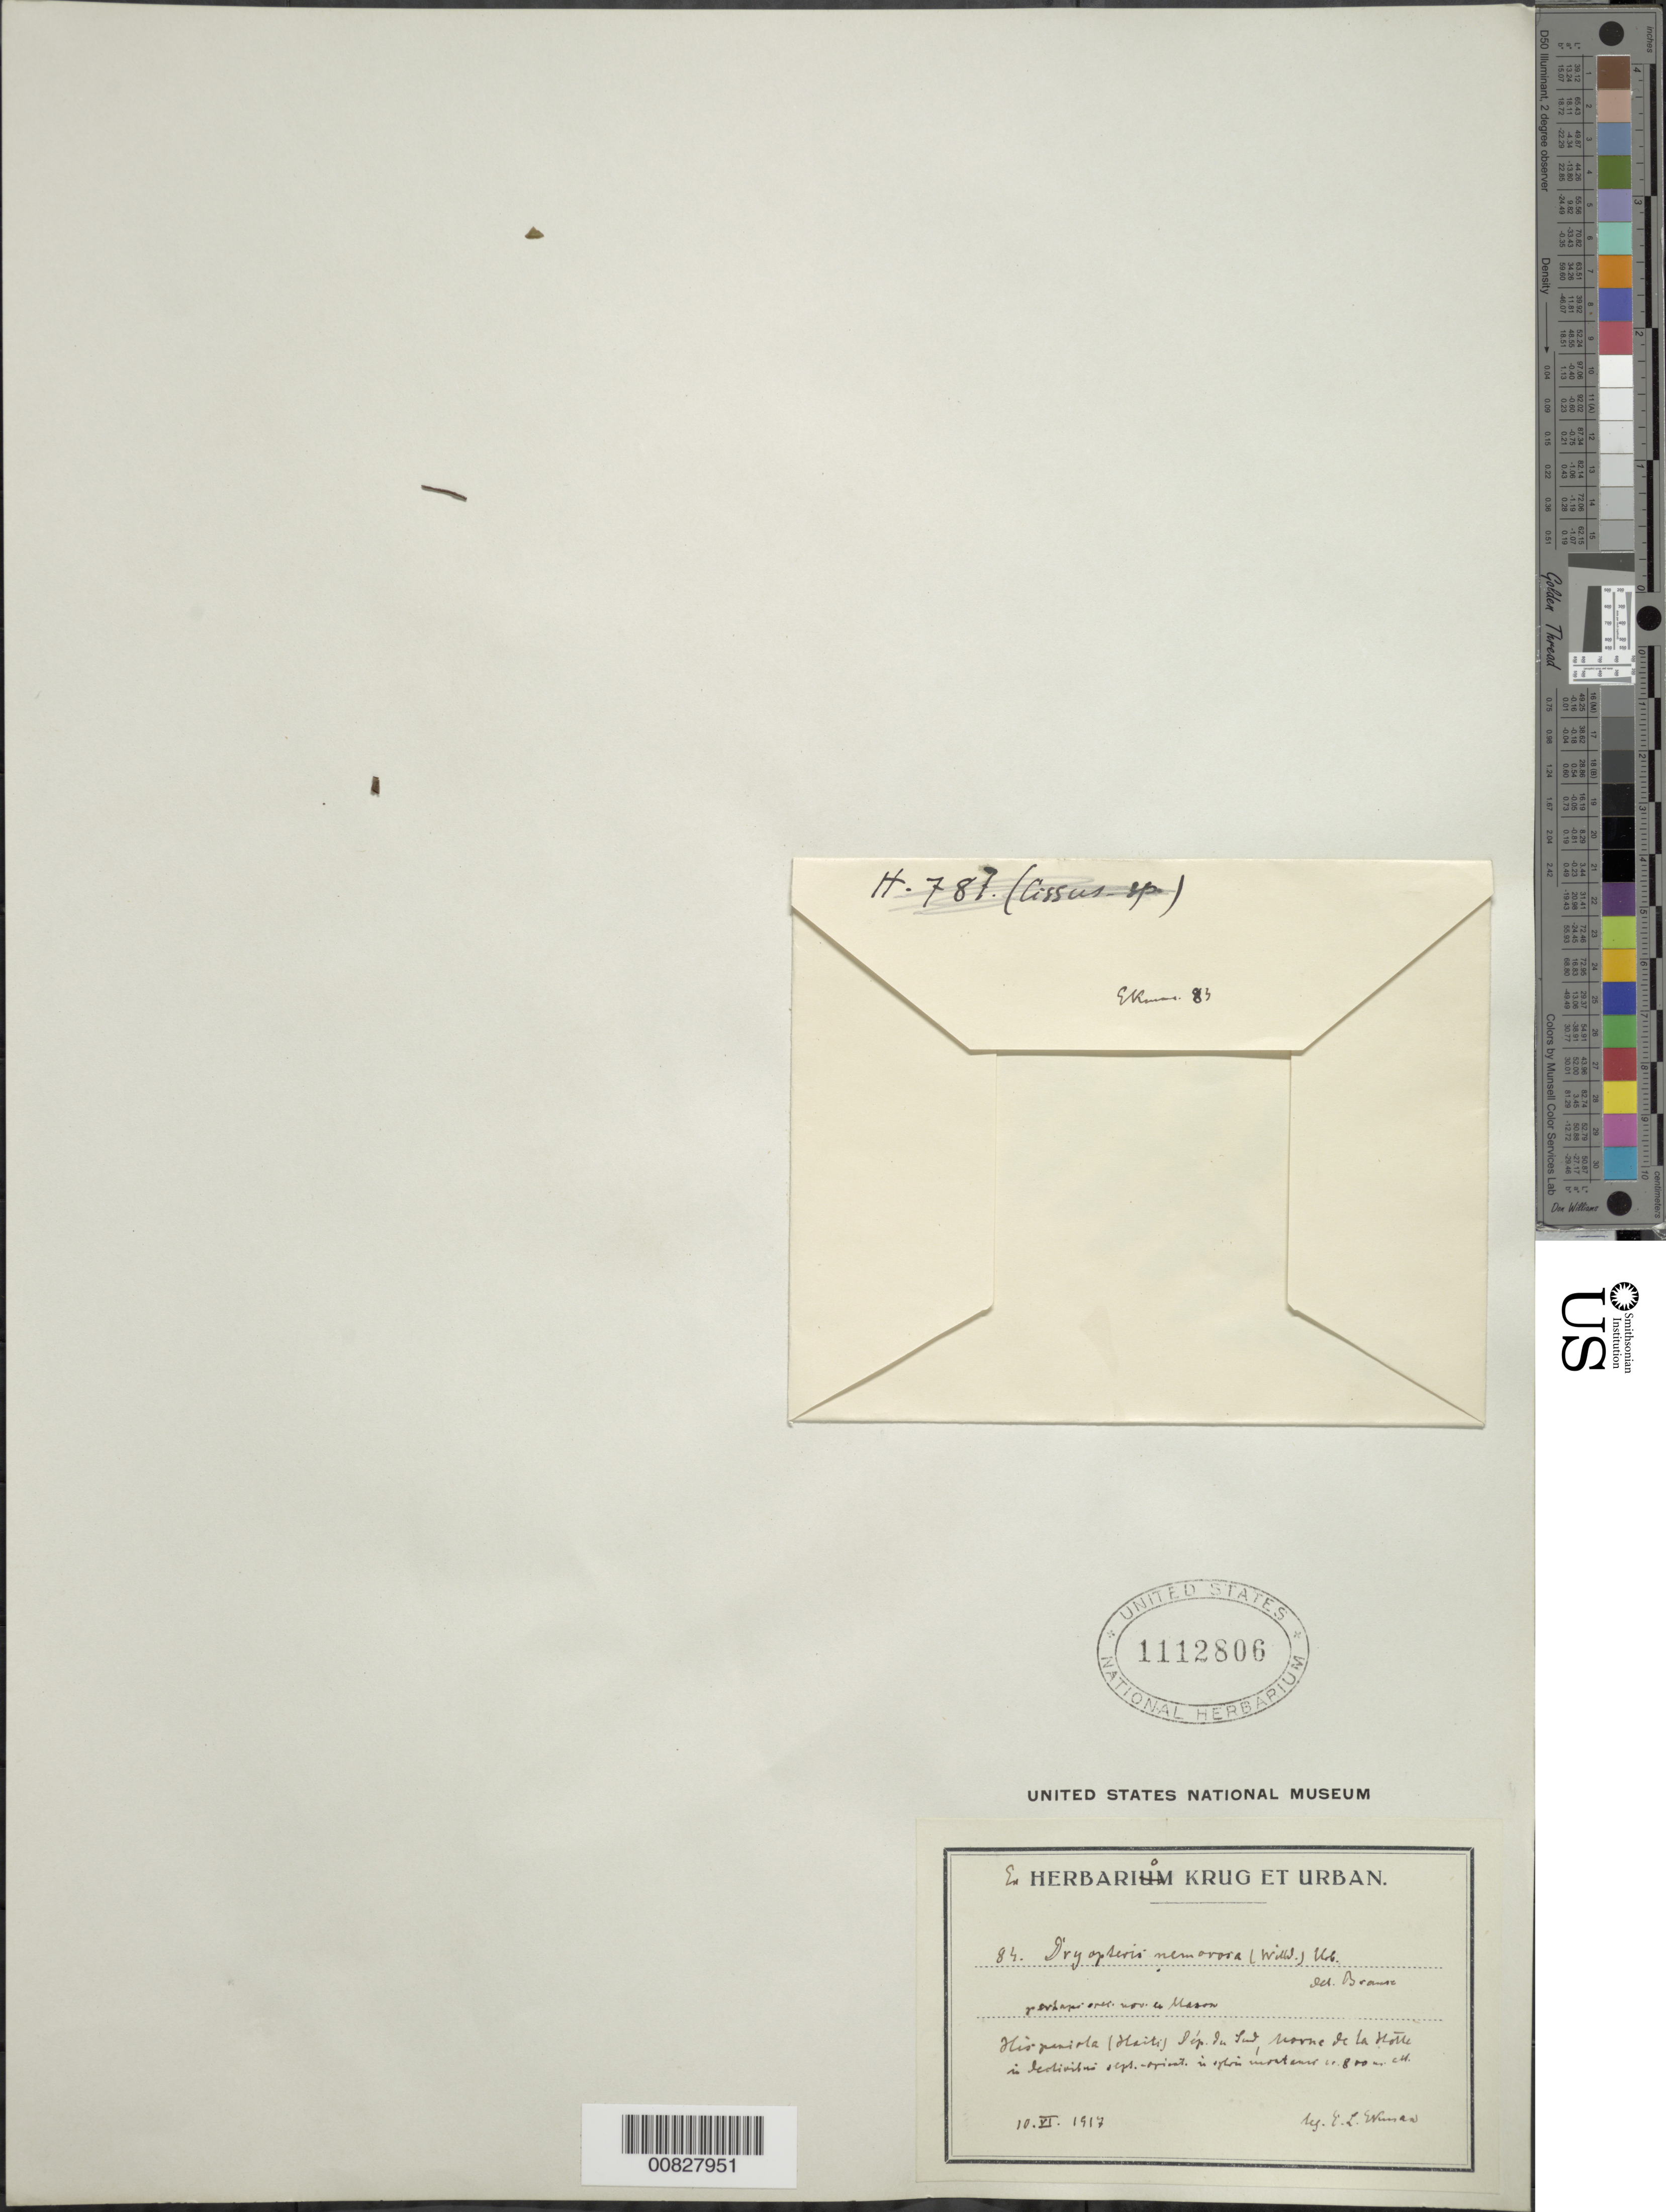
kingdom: Plantae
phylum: Tracheophyta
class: Polypodiopsida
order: Polypodiales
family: Dryopteridaceae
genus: Ctenitis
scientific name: Ctenitis nemorosa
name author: (Willd.) Ching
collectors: E. L. Ekman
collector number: H 84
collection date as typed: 10 Jun 1917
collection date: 1917-06-10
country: Haiti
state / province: Sud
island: Hispaniola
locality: Morne de la Hotte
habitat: Sylvis montanis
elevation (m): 800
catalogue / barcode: US 1112806